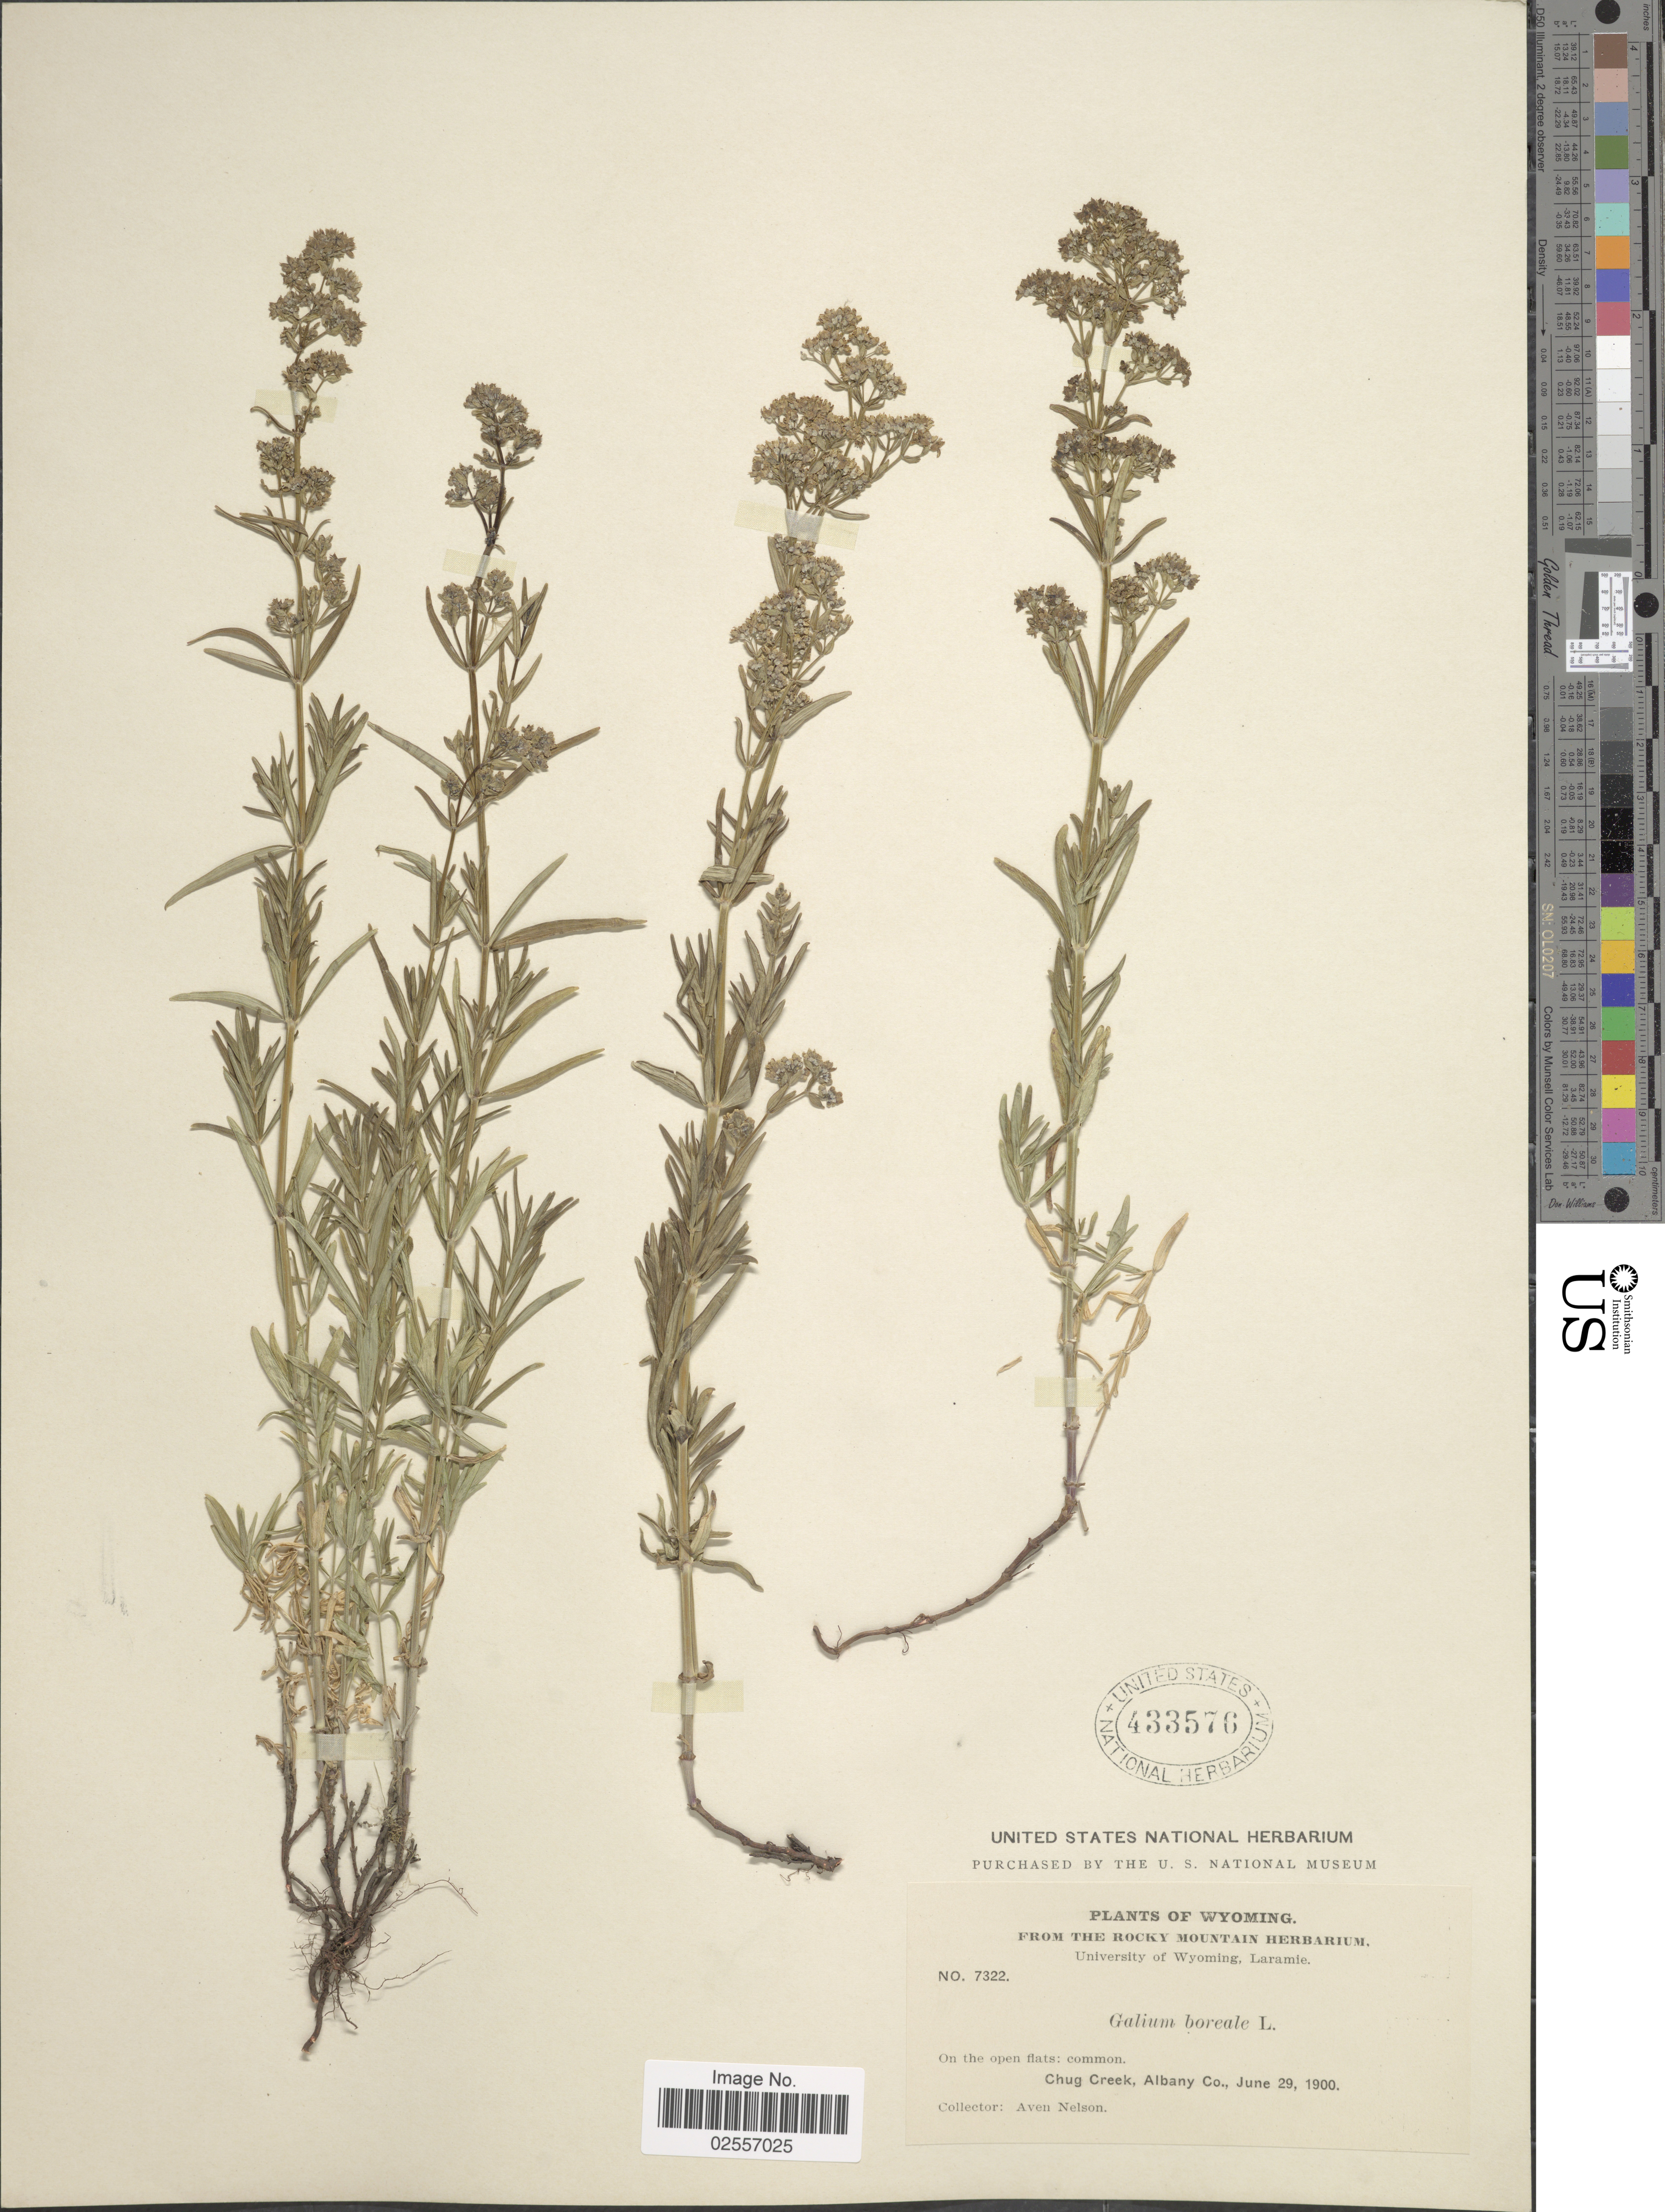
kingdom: Plantae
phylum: Tracheophyta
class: Magnoliopsida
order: Gentianales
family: Rubiaceae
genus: Galium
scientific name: Galium boreale L.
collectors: A. Nelson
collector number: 7322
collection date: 1900-06-29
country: United States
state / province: Wyoming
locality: Chug Creek, Albany Co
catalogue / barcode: US 433576